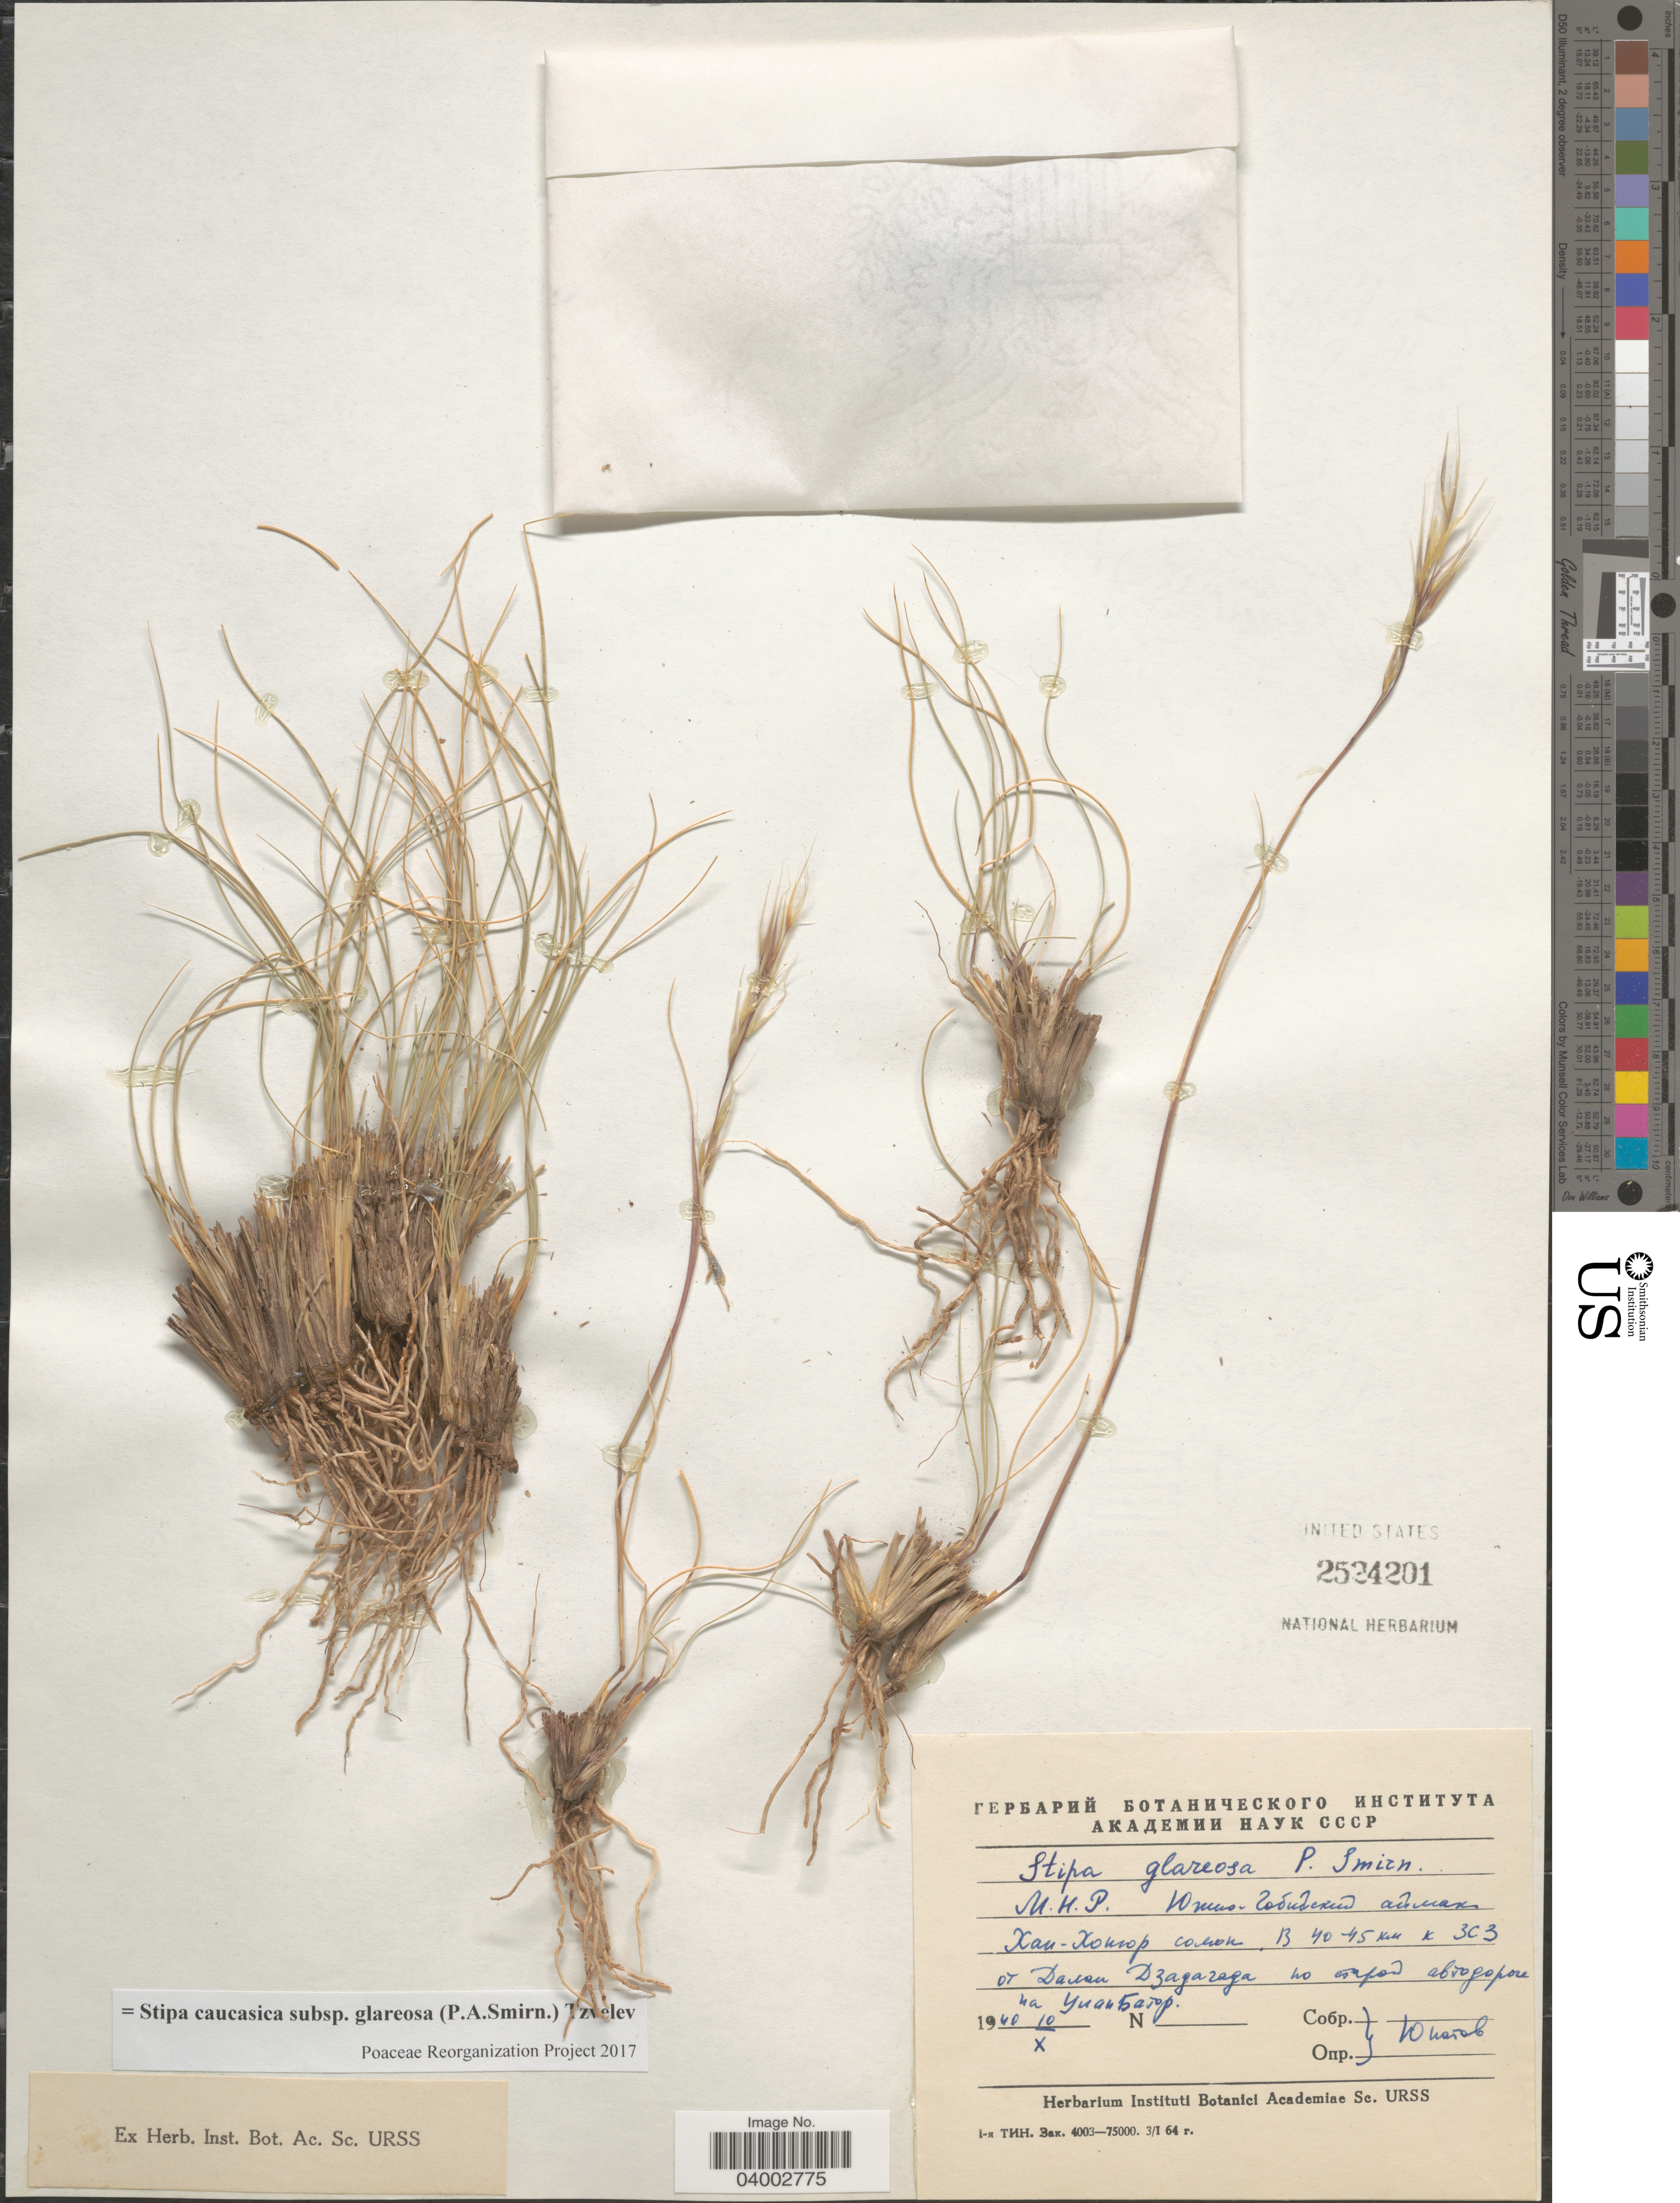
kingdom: Plantae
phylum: Tracheophyta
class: Liliopsida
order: Poales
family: Poaceae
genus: Stipa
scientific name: Stipa caucasica subsp. glareosa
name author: (P.A. Smirn.) Tzvelev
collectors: A. Unatov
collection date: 1940-10-10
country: Mongolia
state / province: Omnogovi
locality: Hanhongor Sum, 40-45 km WNW Dalandzadgad on old road to Ulaanbaatar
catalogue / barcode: US 2524201